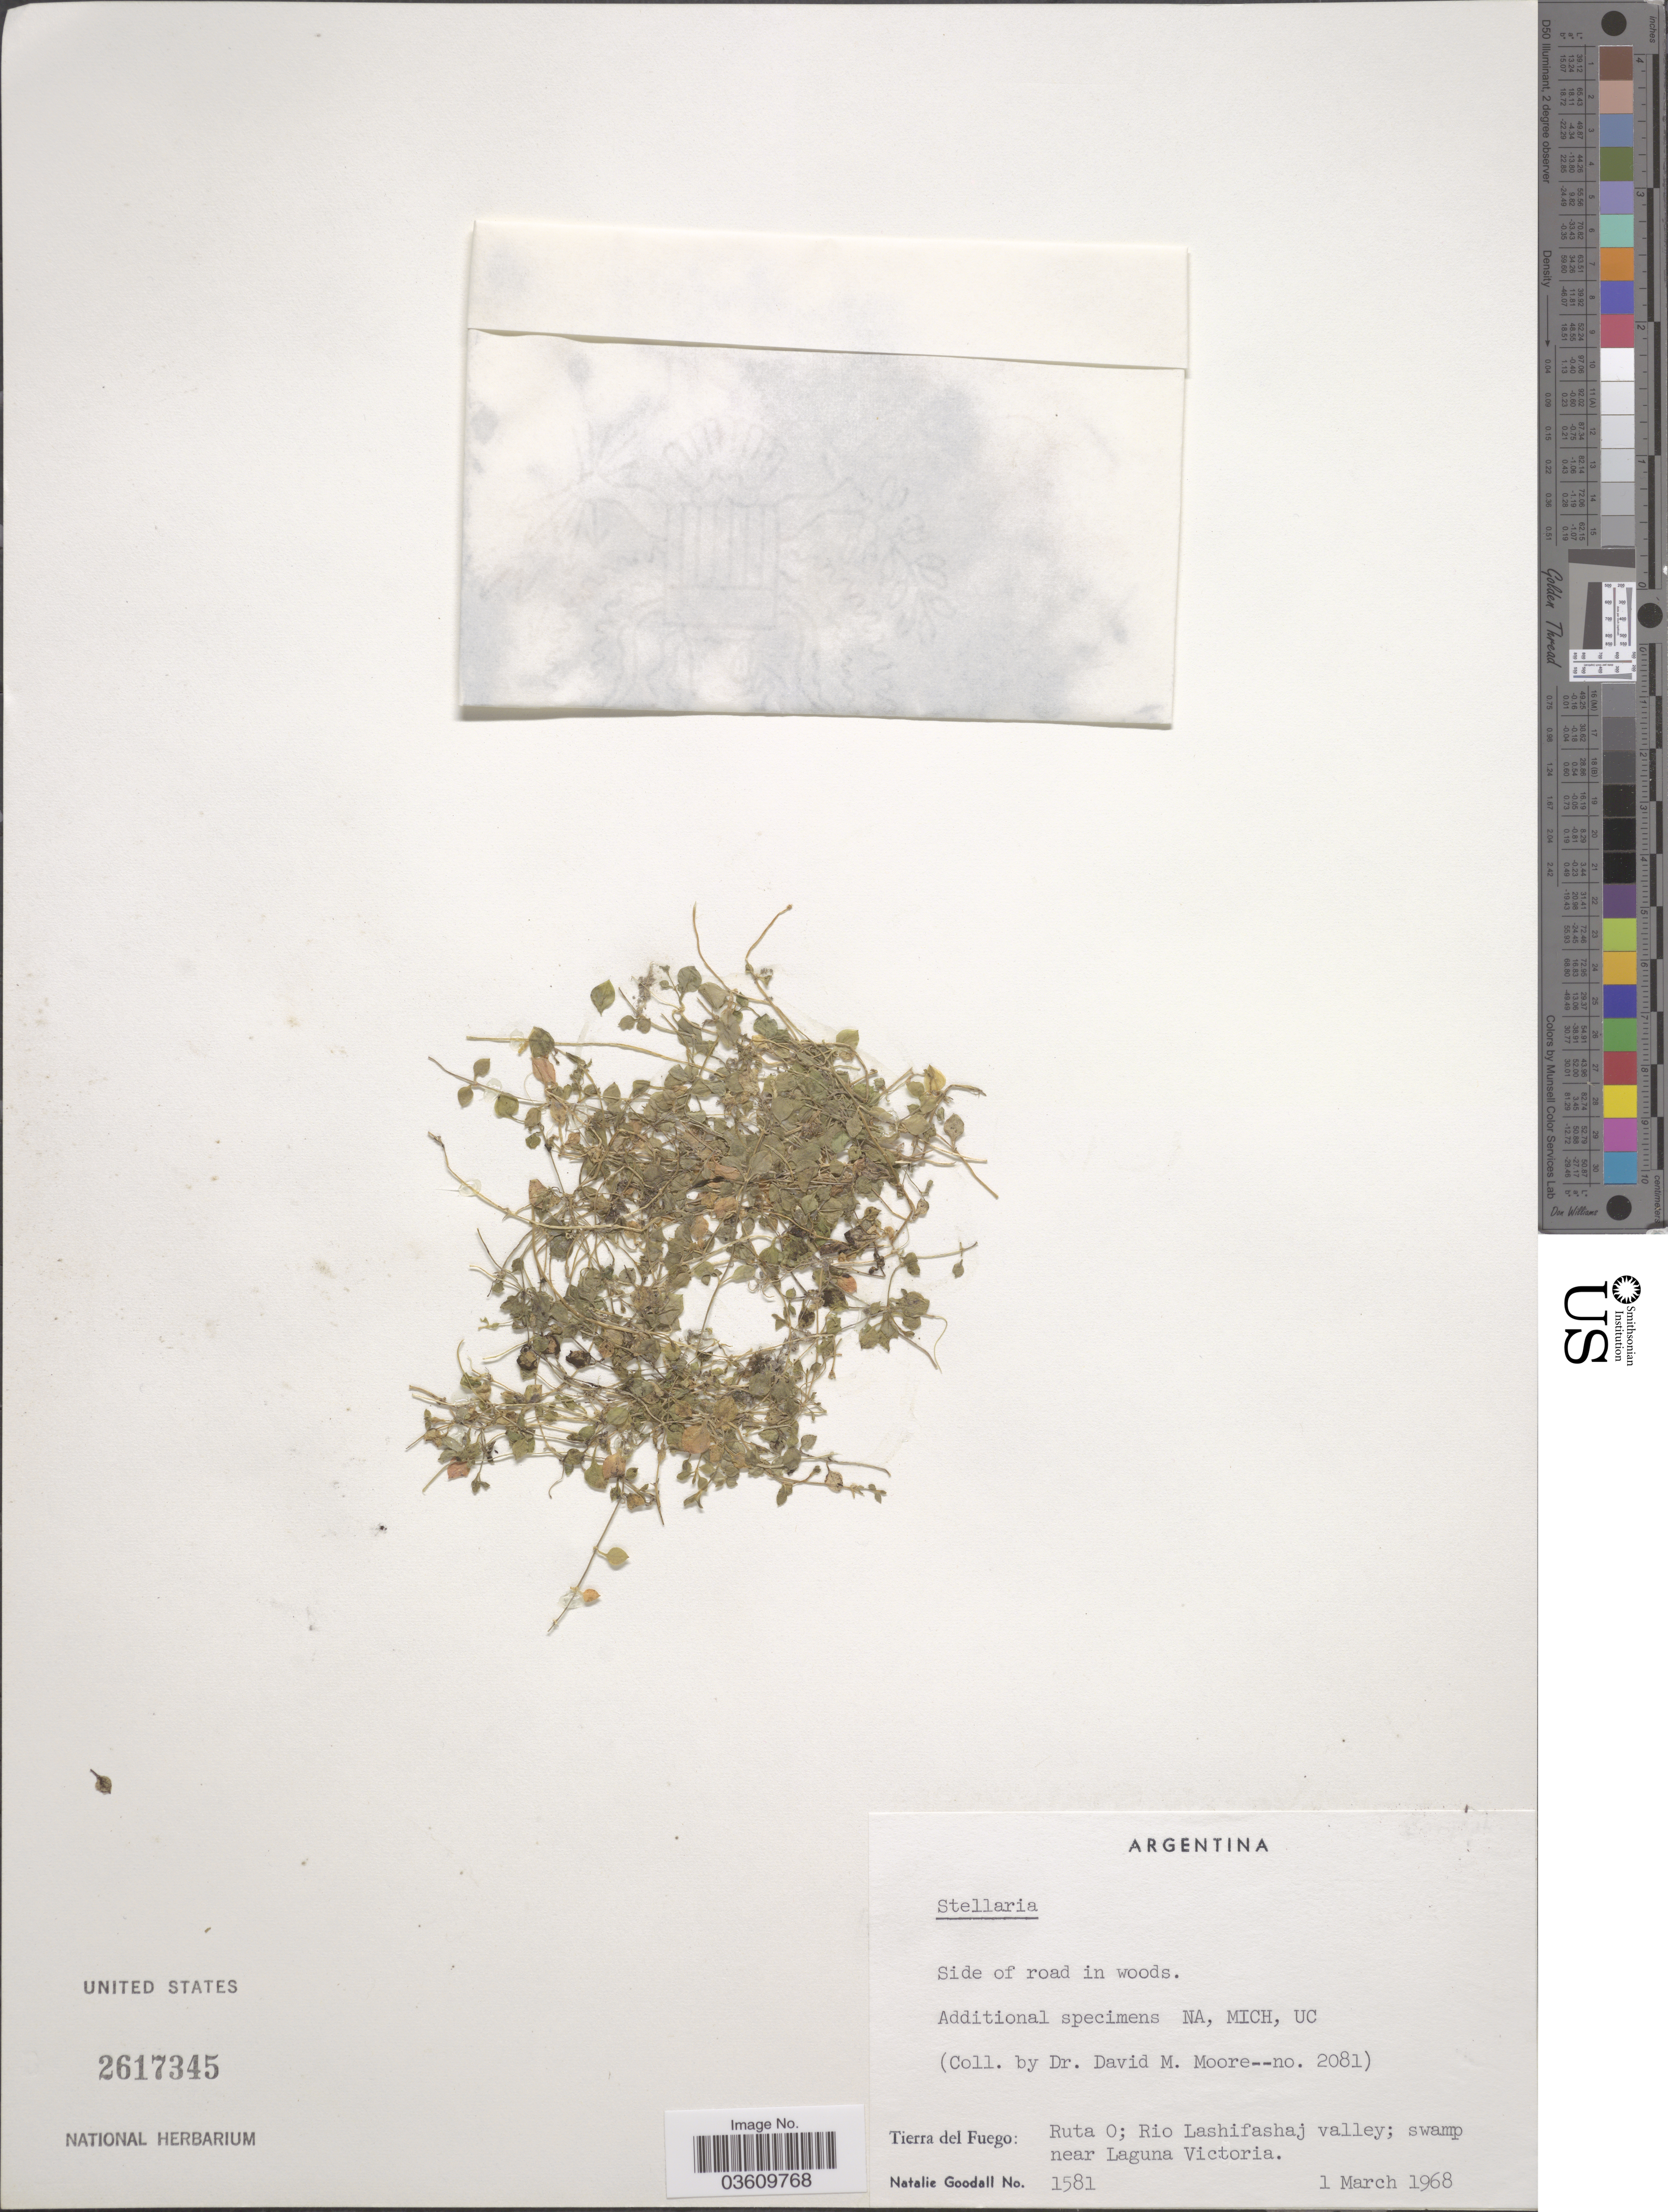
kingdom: Plantae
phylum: Tracheophyta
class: Magnoliopsida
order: Caryophyllales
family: Caryophyllaceae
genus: Stellaria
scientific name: Stellaria sp.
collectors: N. Goodall & D. Moore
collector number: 1581/2081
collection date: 1968-03-01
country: Argentina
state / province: Tierra del Fuego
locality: Ruta O; Rio Lashifashaj valley; swamp near Laguna Victoria.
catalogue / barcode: US 2617345